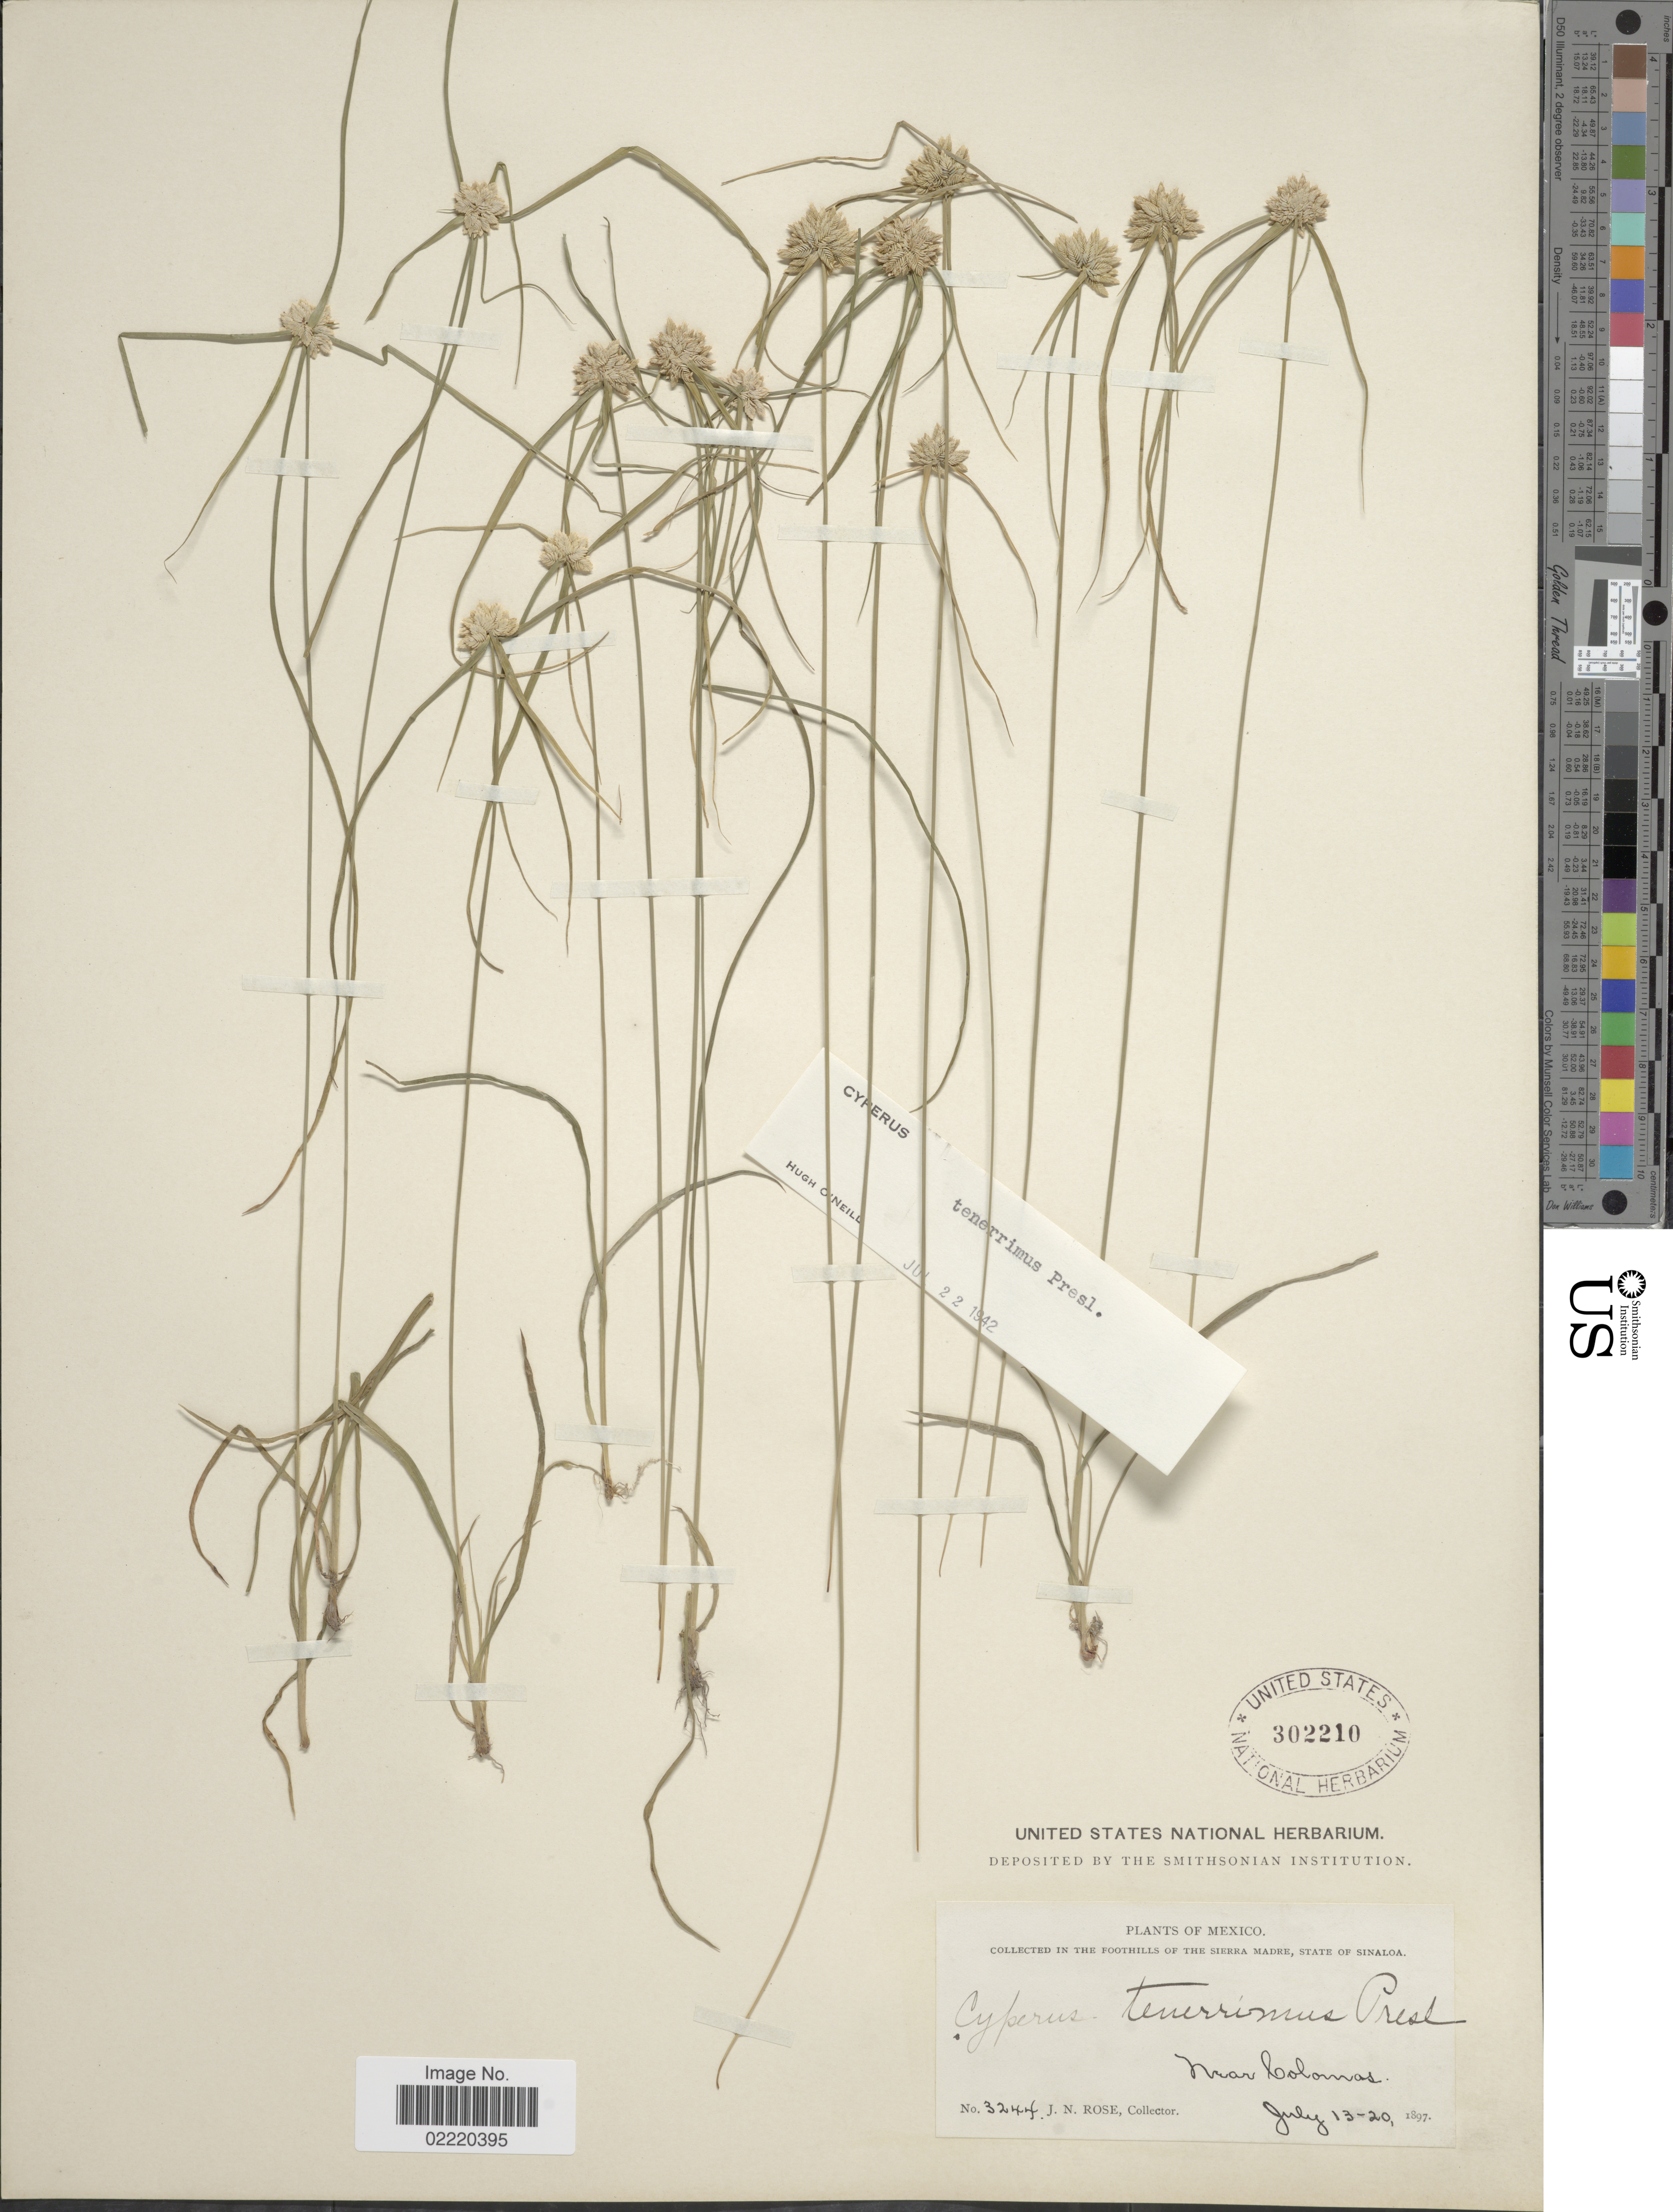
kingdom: Plantae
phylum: Tracheophyta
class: Liliopsida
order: Poales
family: Cyperaceae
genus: Cyperus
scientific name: Cyperus tenerrimus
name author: J. Presl & C. Presl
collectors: J. N. Rose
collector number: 3244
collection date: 1897-07-13/1897-07-20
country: Mexico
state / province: Sinaloa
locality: In the foothills of the Sierra Madre, near Colomas.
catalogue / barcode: US 302210